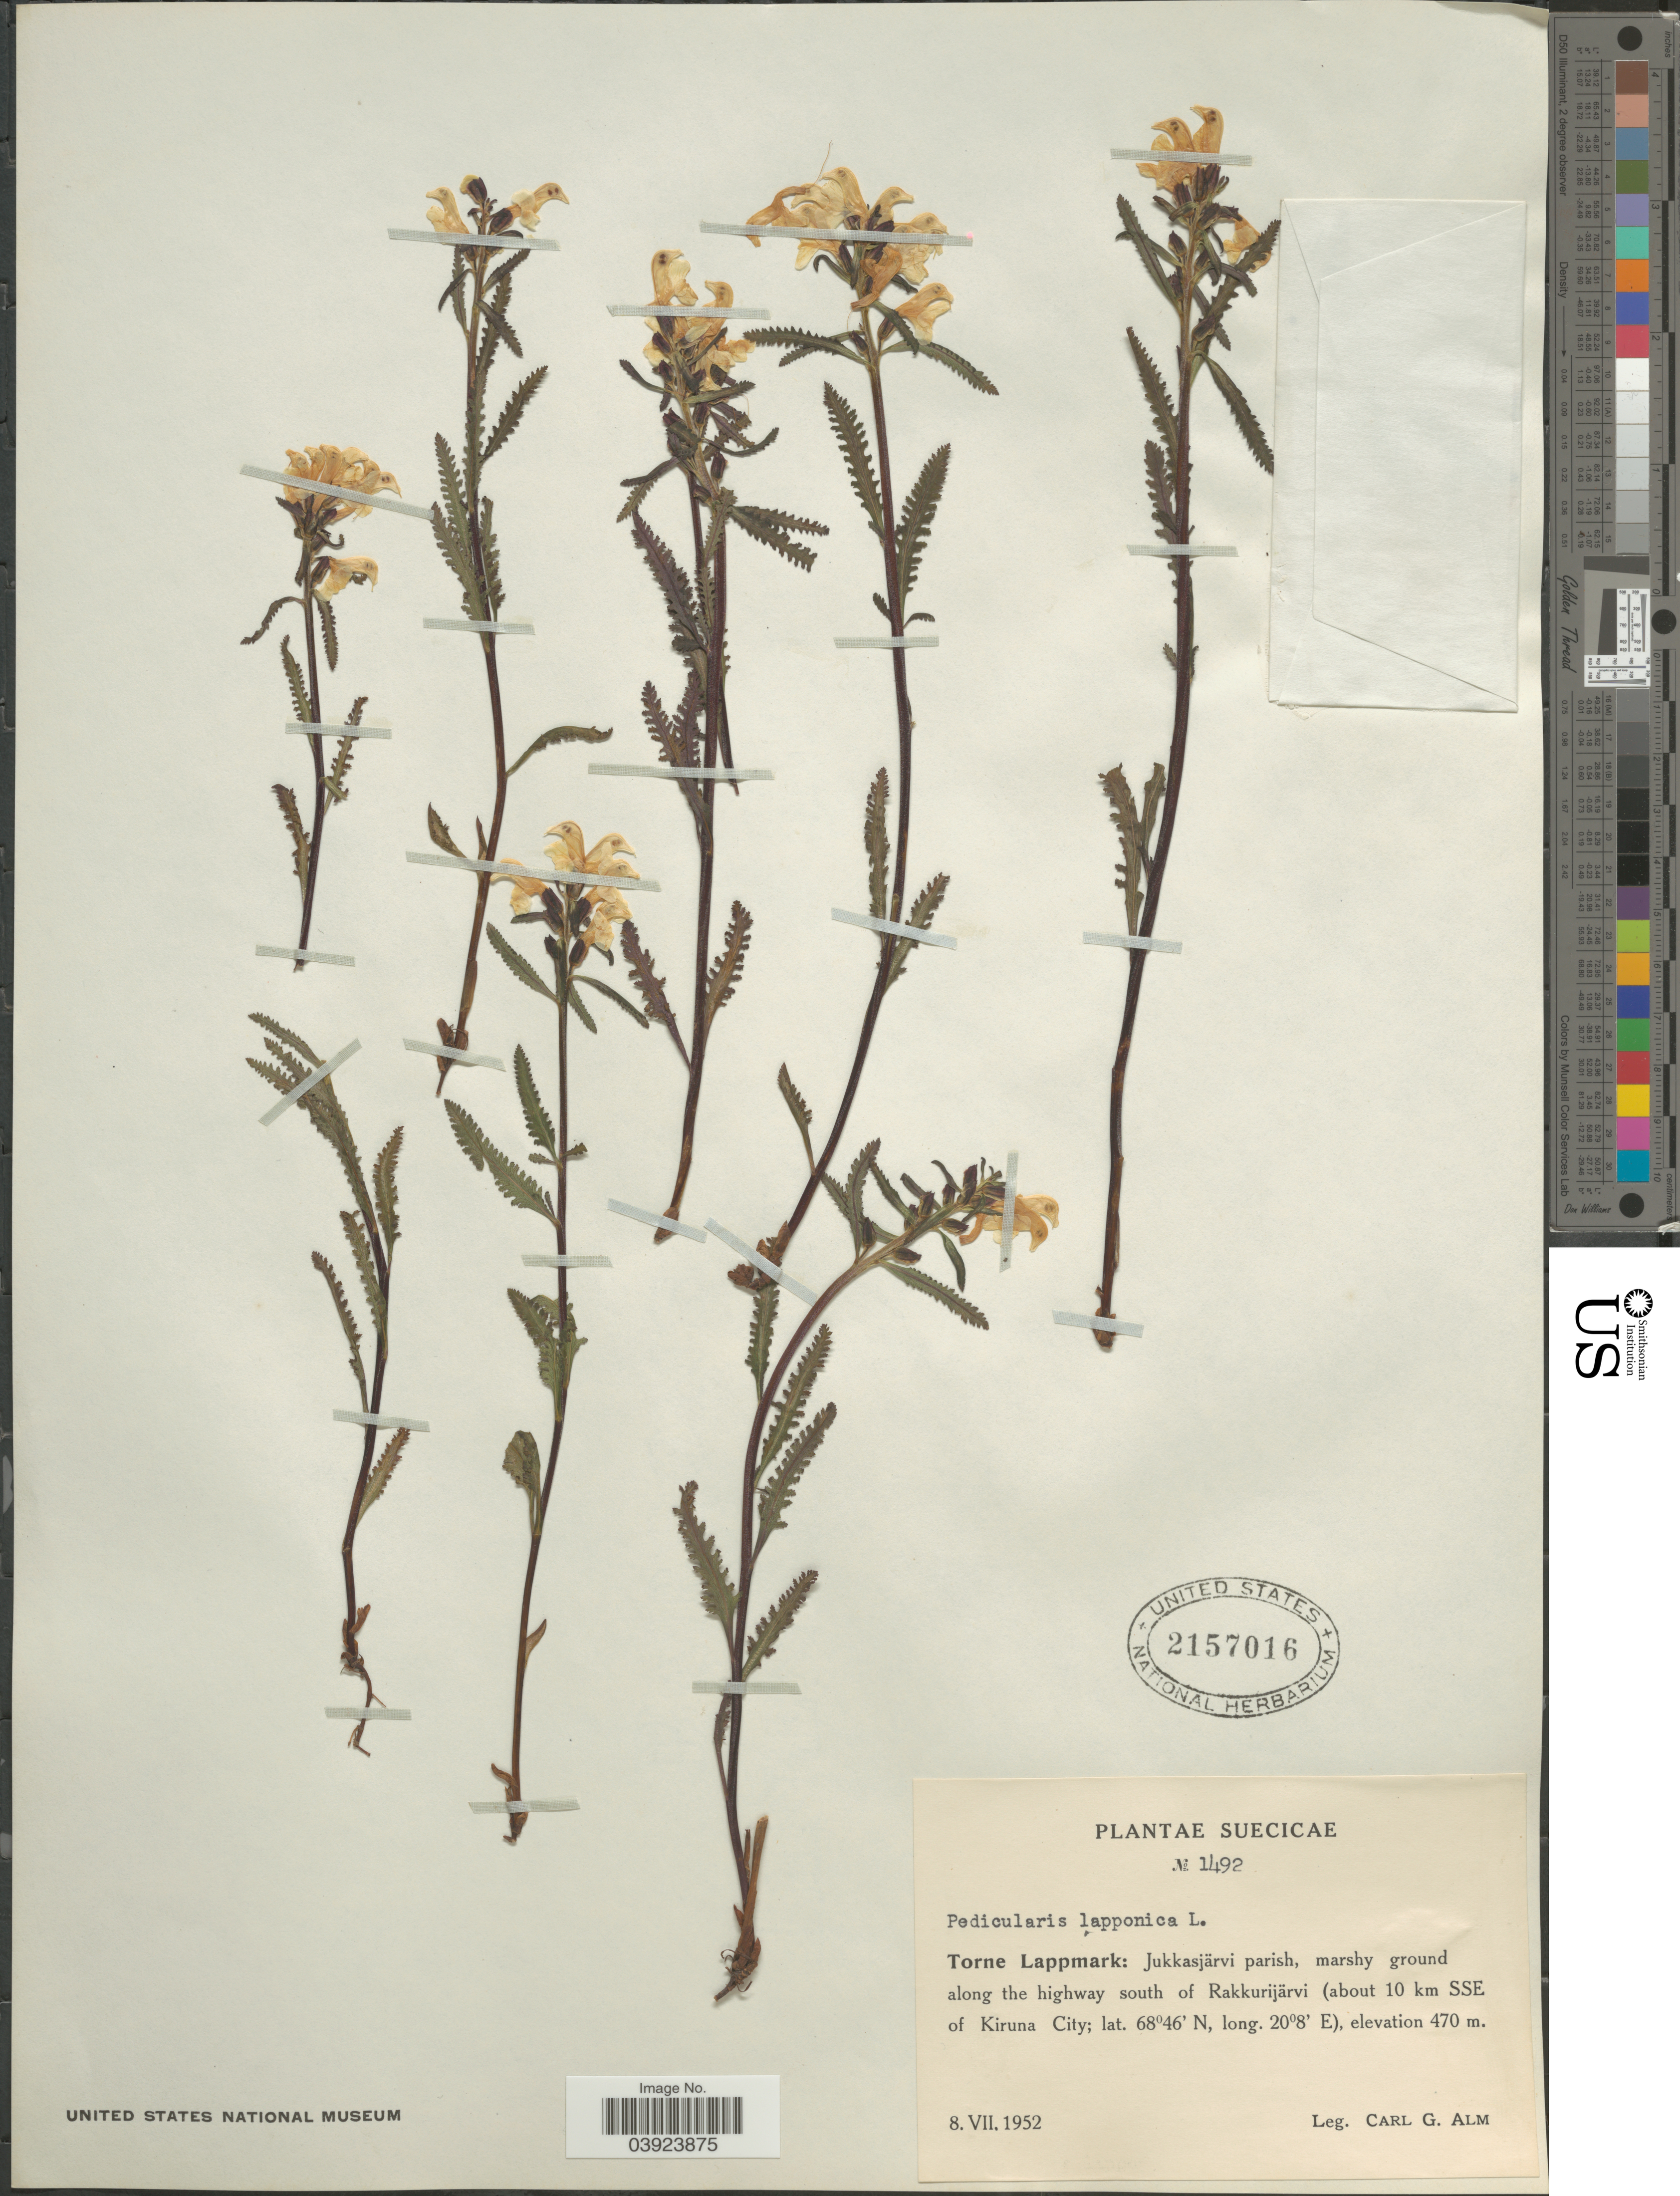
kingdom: Plantae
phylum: Tracheophyta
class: Magnoliopsida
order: Lamiales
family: Orobanchaceae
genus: Pedicularis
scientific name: Pedicularis lapponica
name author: L.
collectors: C. G. Alm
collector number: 1492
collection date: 1952-07-08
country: Sweden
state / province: Norrbotten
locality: Suecica. Torne Lappmark: Jukkasjärvi parish, marshy ground along the highway south of Rakkurijärvi (about 10 km SSE of Kiruna City).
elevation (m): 470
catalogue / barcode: US 2157016